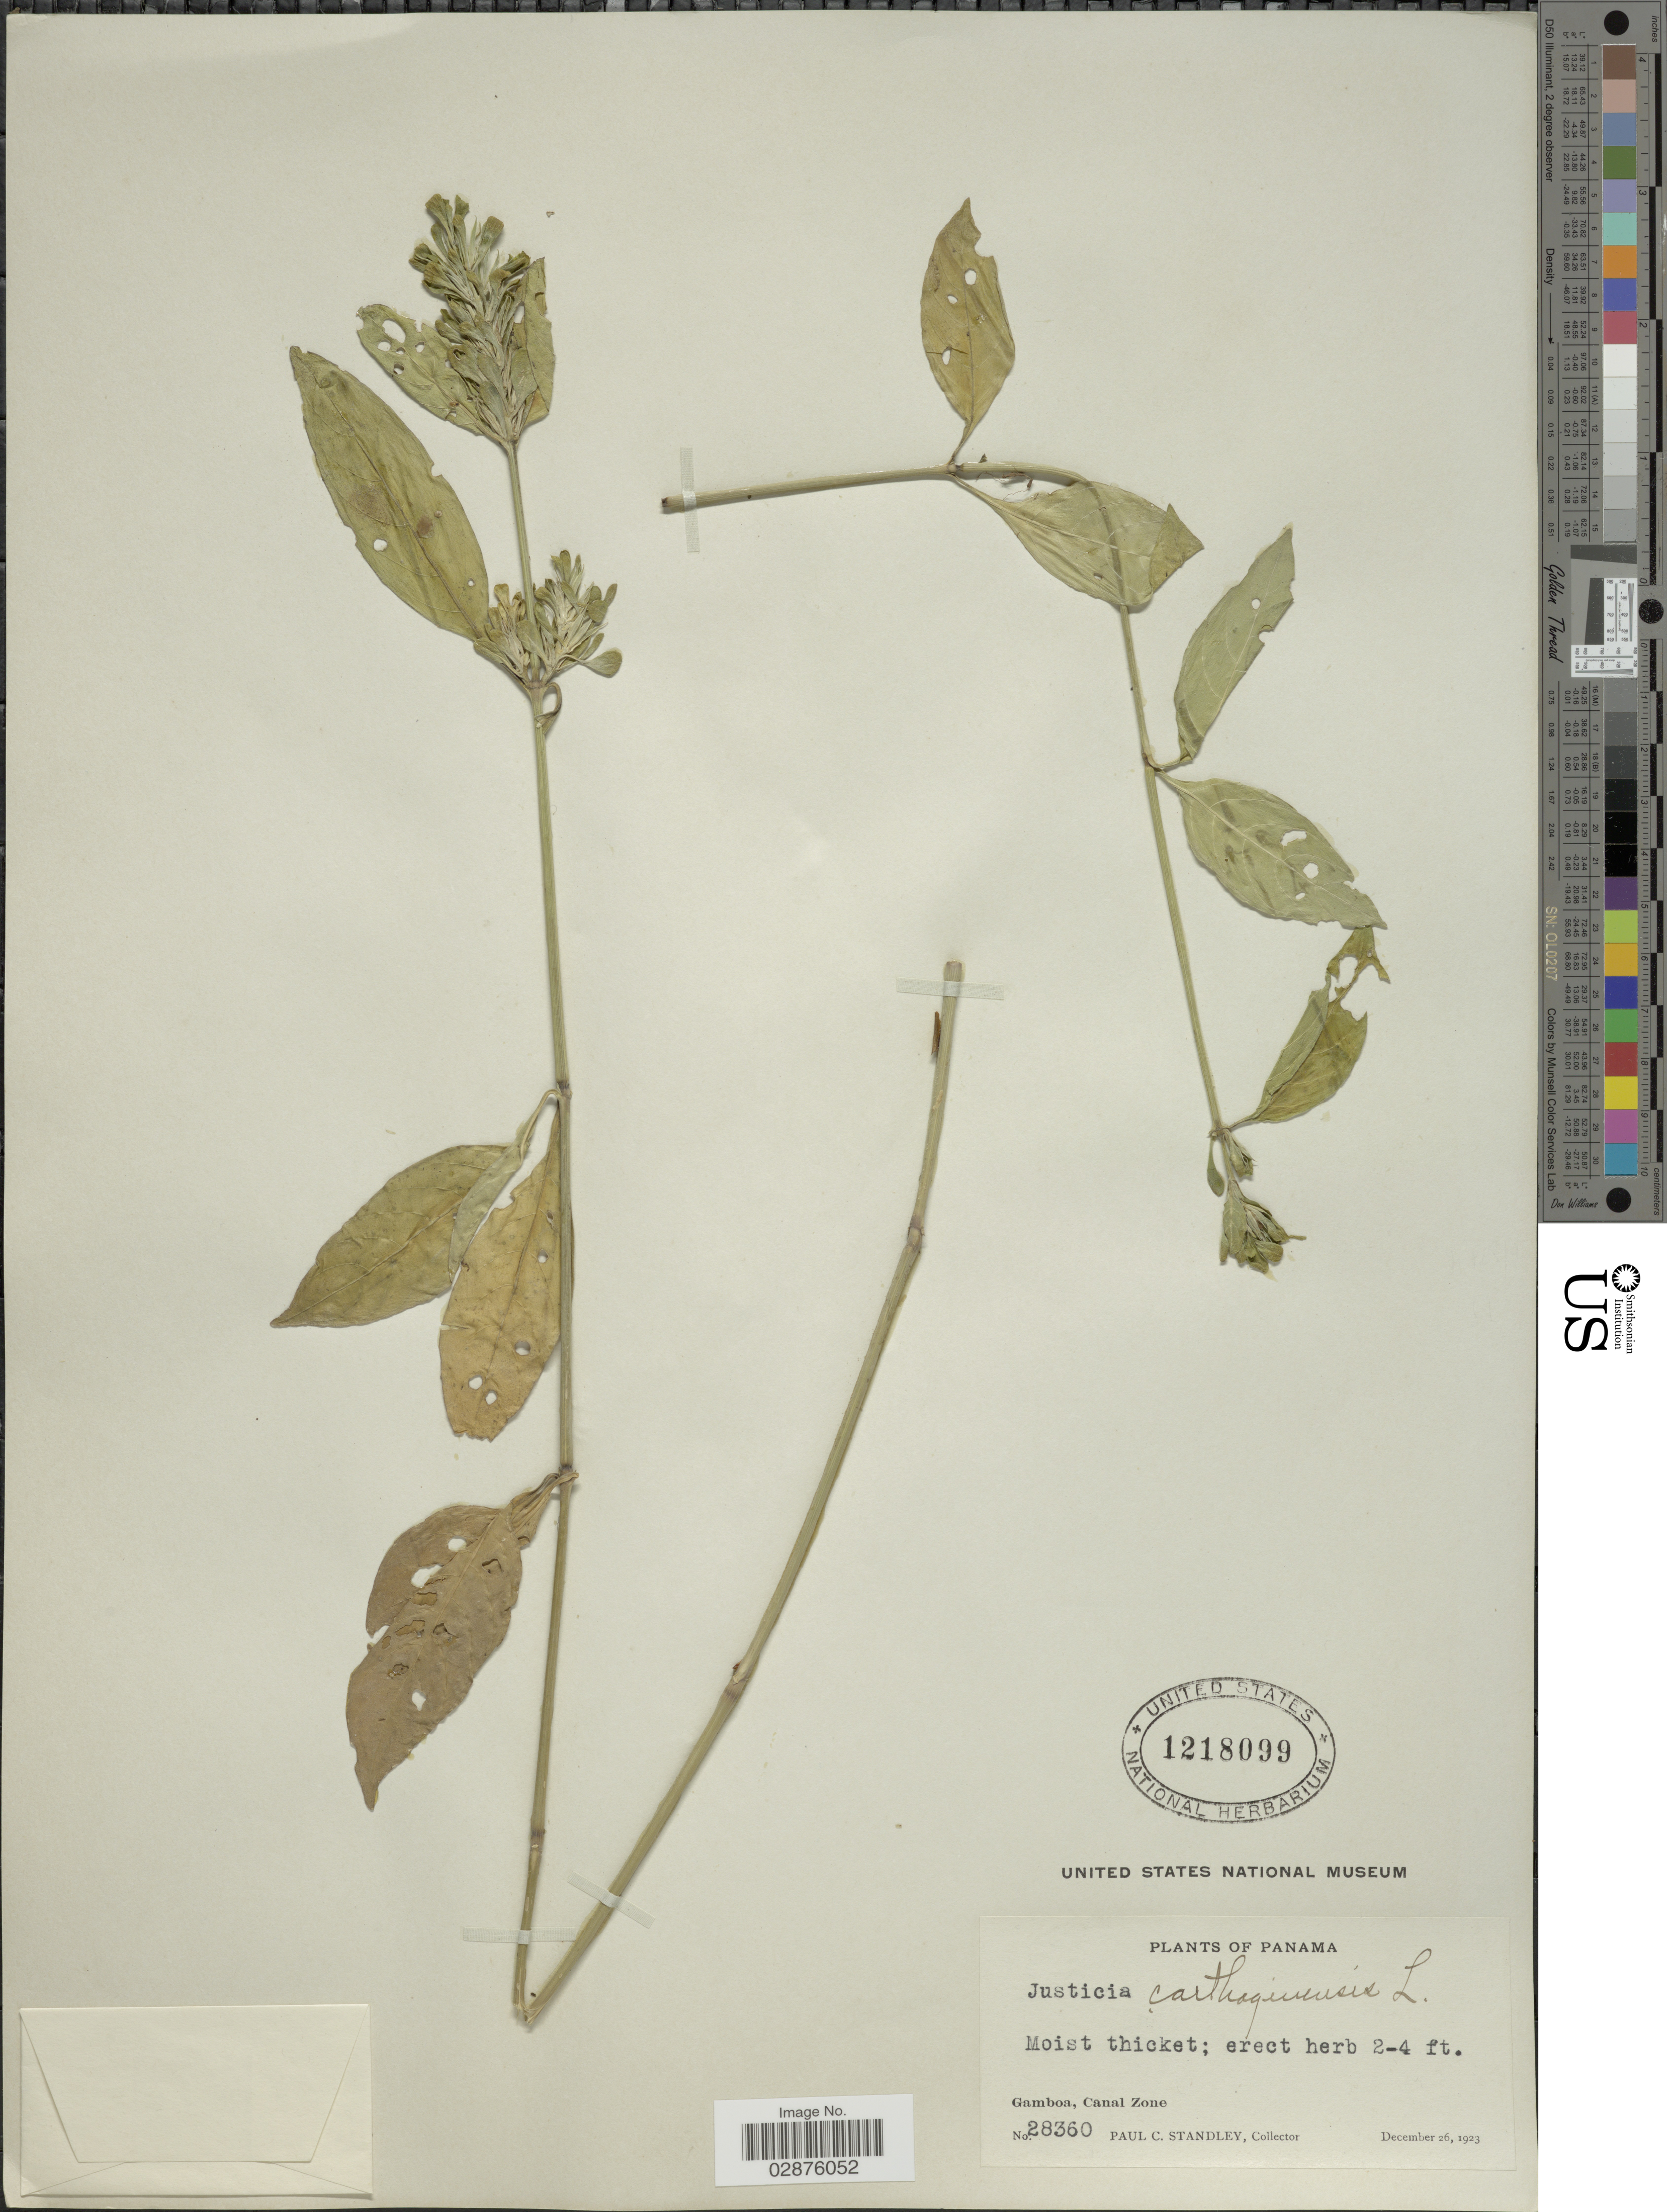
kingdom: Plantae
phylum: Tracheophyta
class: Magnoliopsida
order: Lamiales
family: Acanthaceae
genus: Justicia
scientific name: Justicia carthaginensis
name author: Jacq.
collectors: P. C. Standley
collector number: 28360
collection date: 1923-12-26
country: Panama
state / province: Colón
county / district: Canal Zone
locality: Gamboa, Canal Zone.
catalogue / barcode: US 1218099